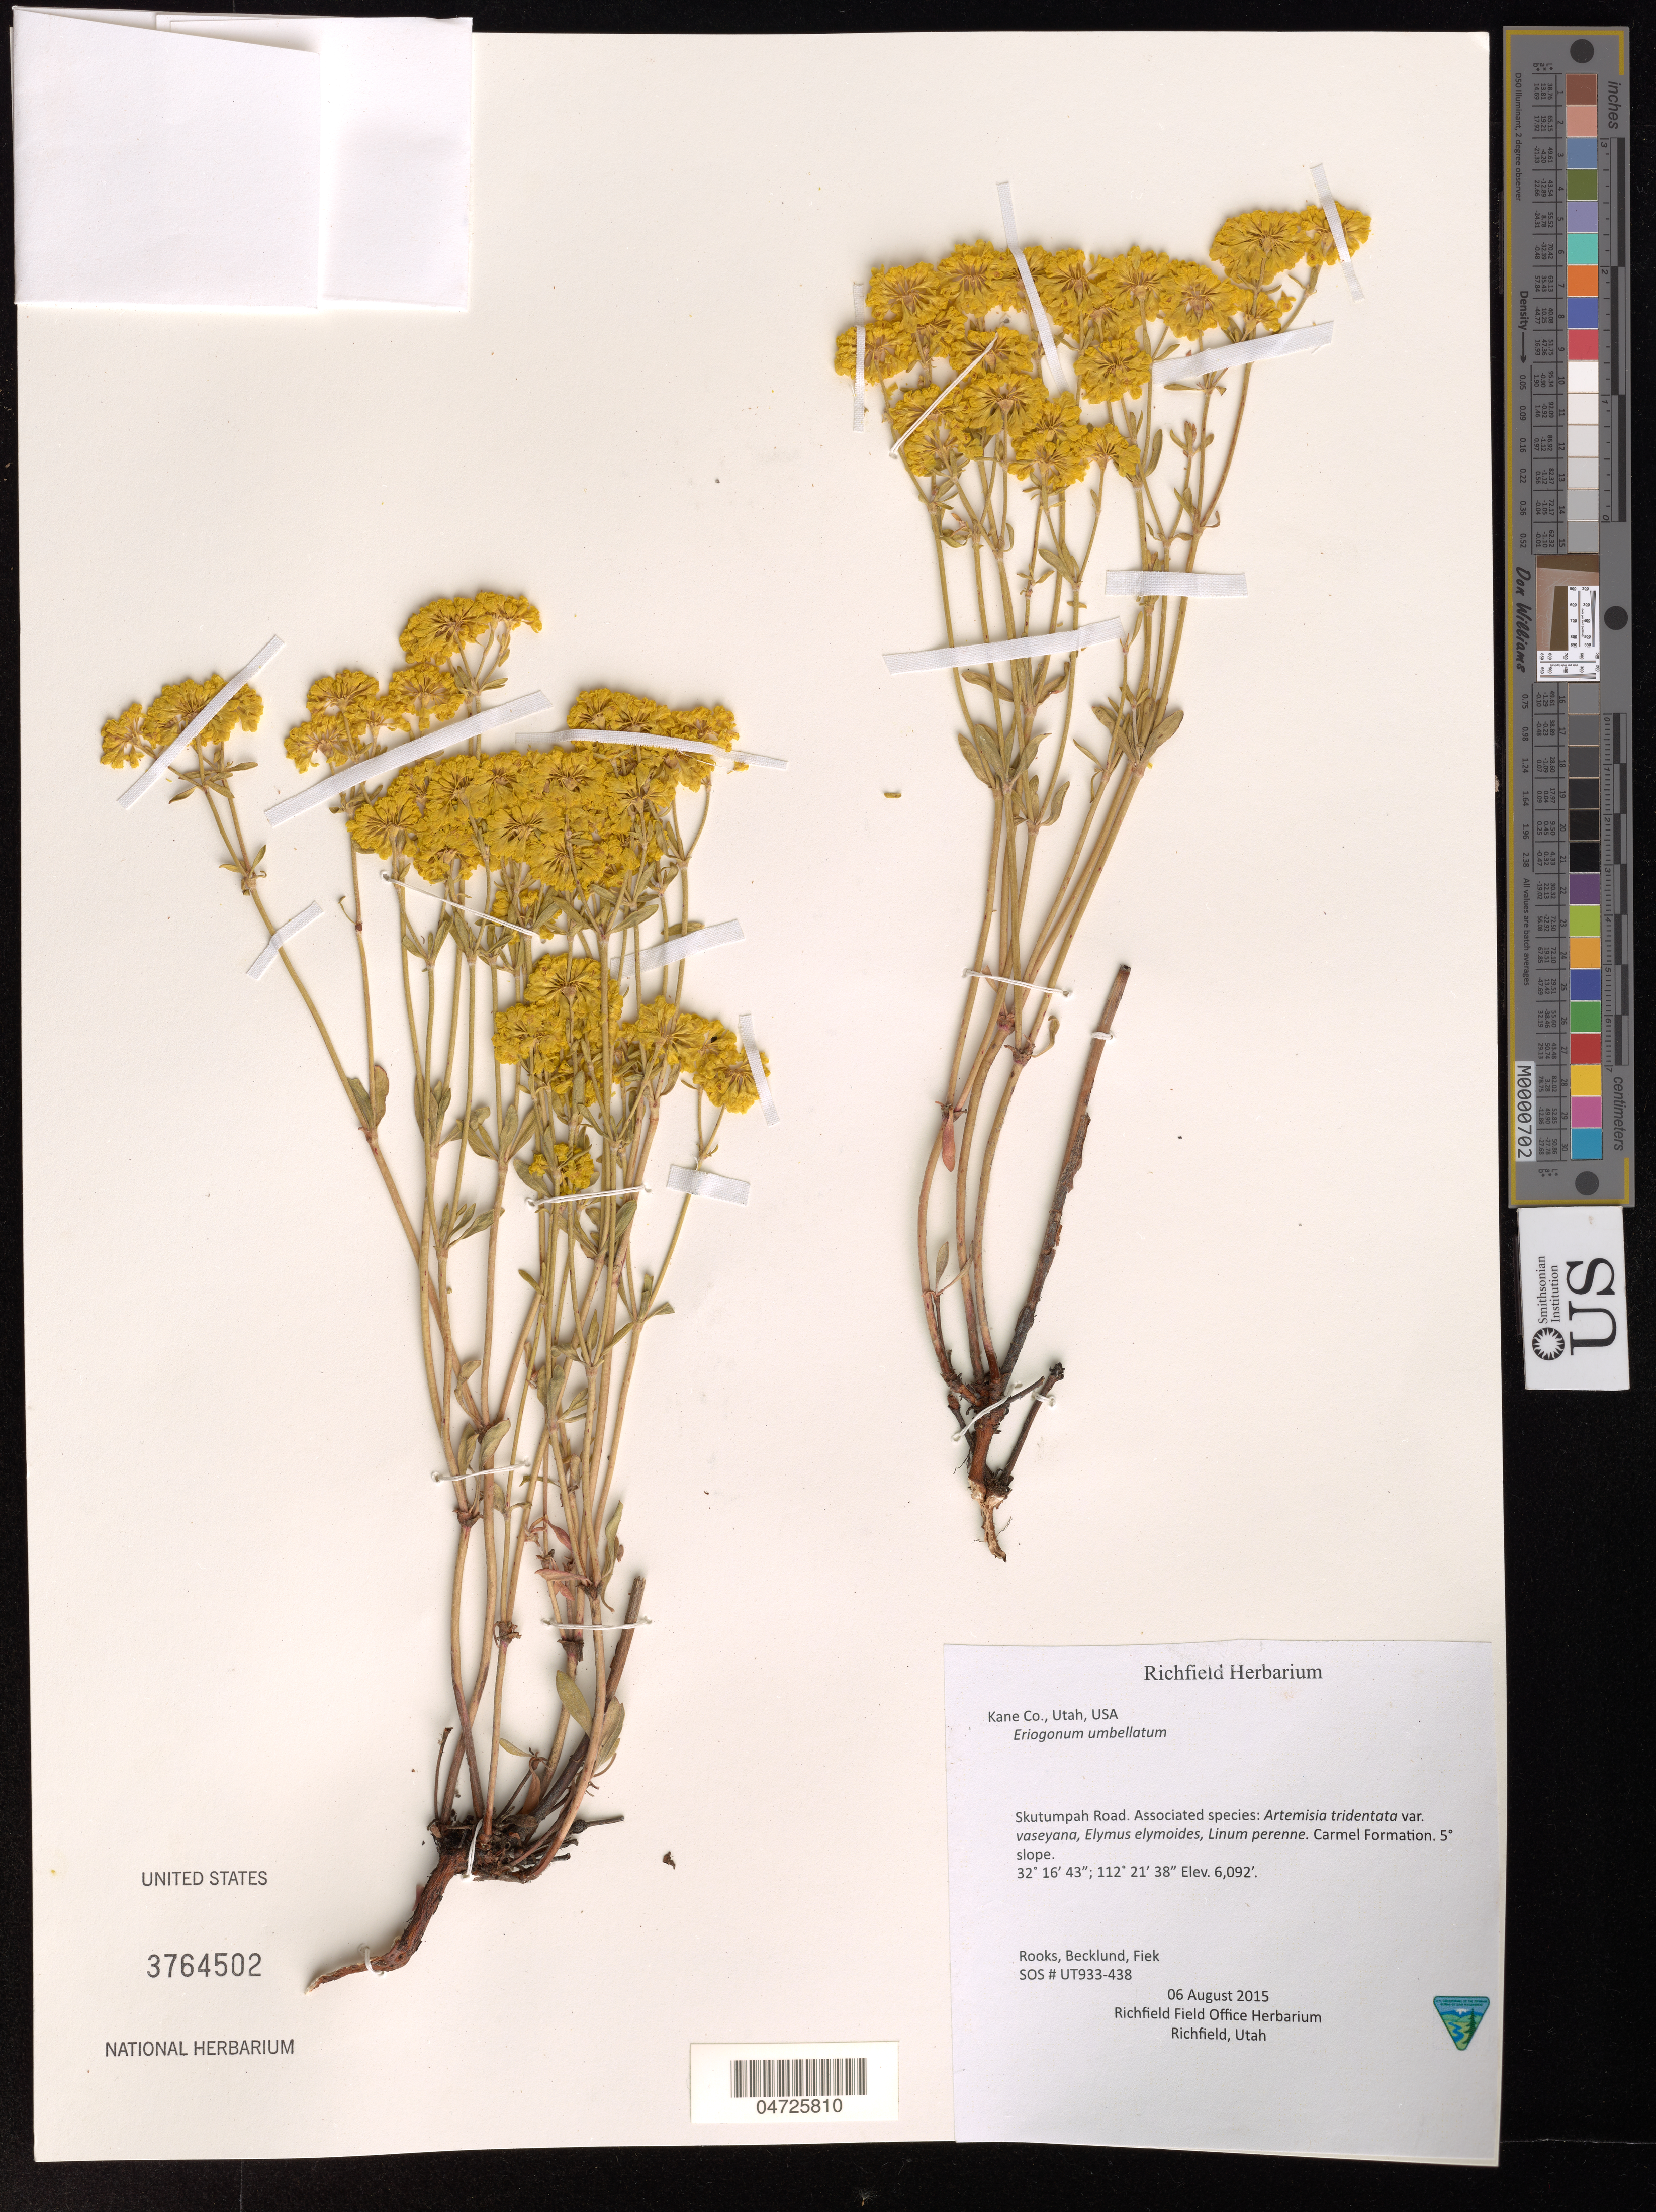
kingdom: Plantae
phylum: Tracheophyta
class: Magnoliopsida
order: Caryophyllales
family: Polygonaceae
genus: Eriogonum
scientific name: Eriogonum umbellatum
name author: Torr.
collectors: -. Rooks, -. Becklund & Fiek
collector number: UT933-438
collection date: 2015-08-06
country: United States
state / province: Utah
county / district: Kane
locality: Kane Co. Skutumpah Road.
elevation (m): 1857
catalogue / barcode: US 3764502